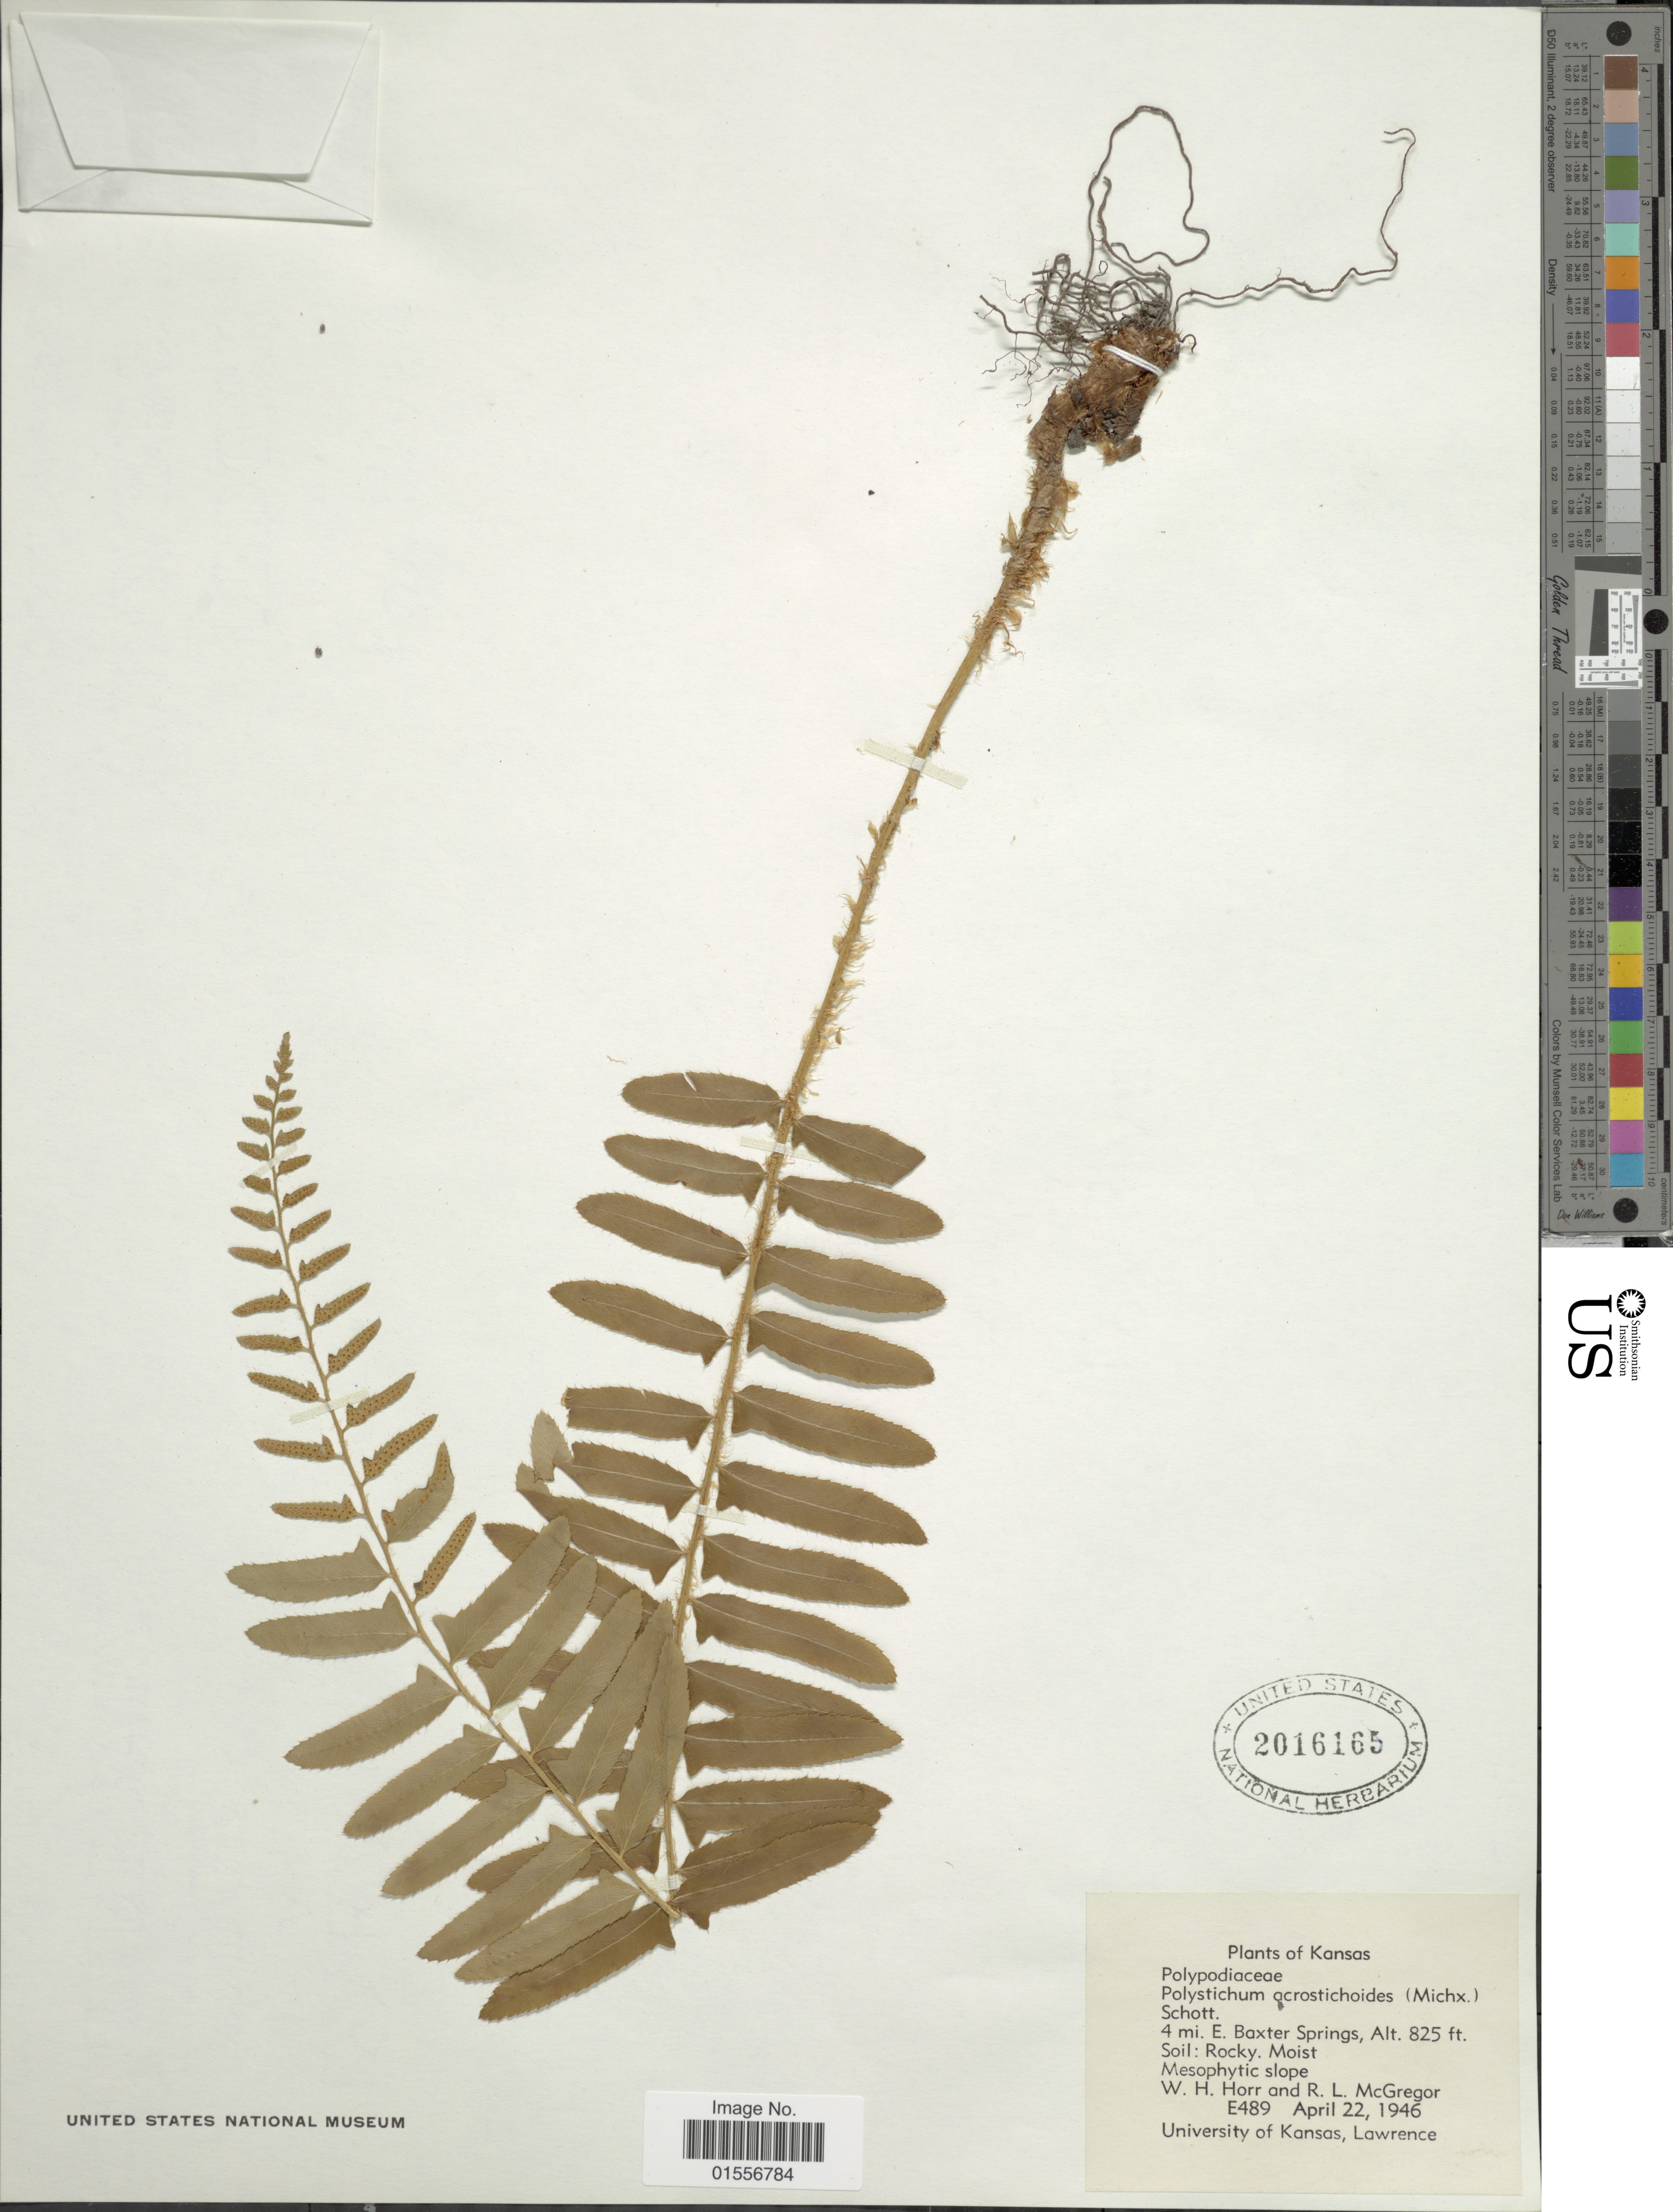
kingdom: Plantae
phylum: Tracheophyta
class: Polypodiopsida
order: Polypodiales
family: Dryopteridaceae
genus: Polystichum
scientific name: Polystichum acrostichoides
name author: (Michx.) Schott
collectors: W. H. Horr & R. McGregor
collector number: E489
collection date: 1946-04-22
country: United States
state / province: Kansas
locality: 4 mi. E. Baxter Springs.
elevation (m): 251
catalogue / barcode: US 2016165